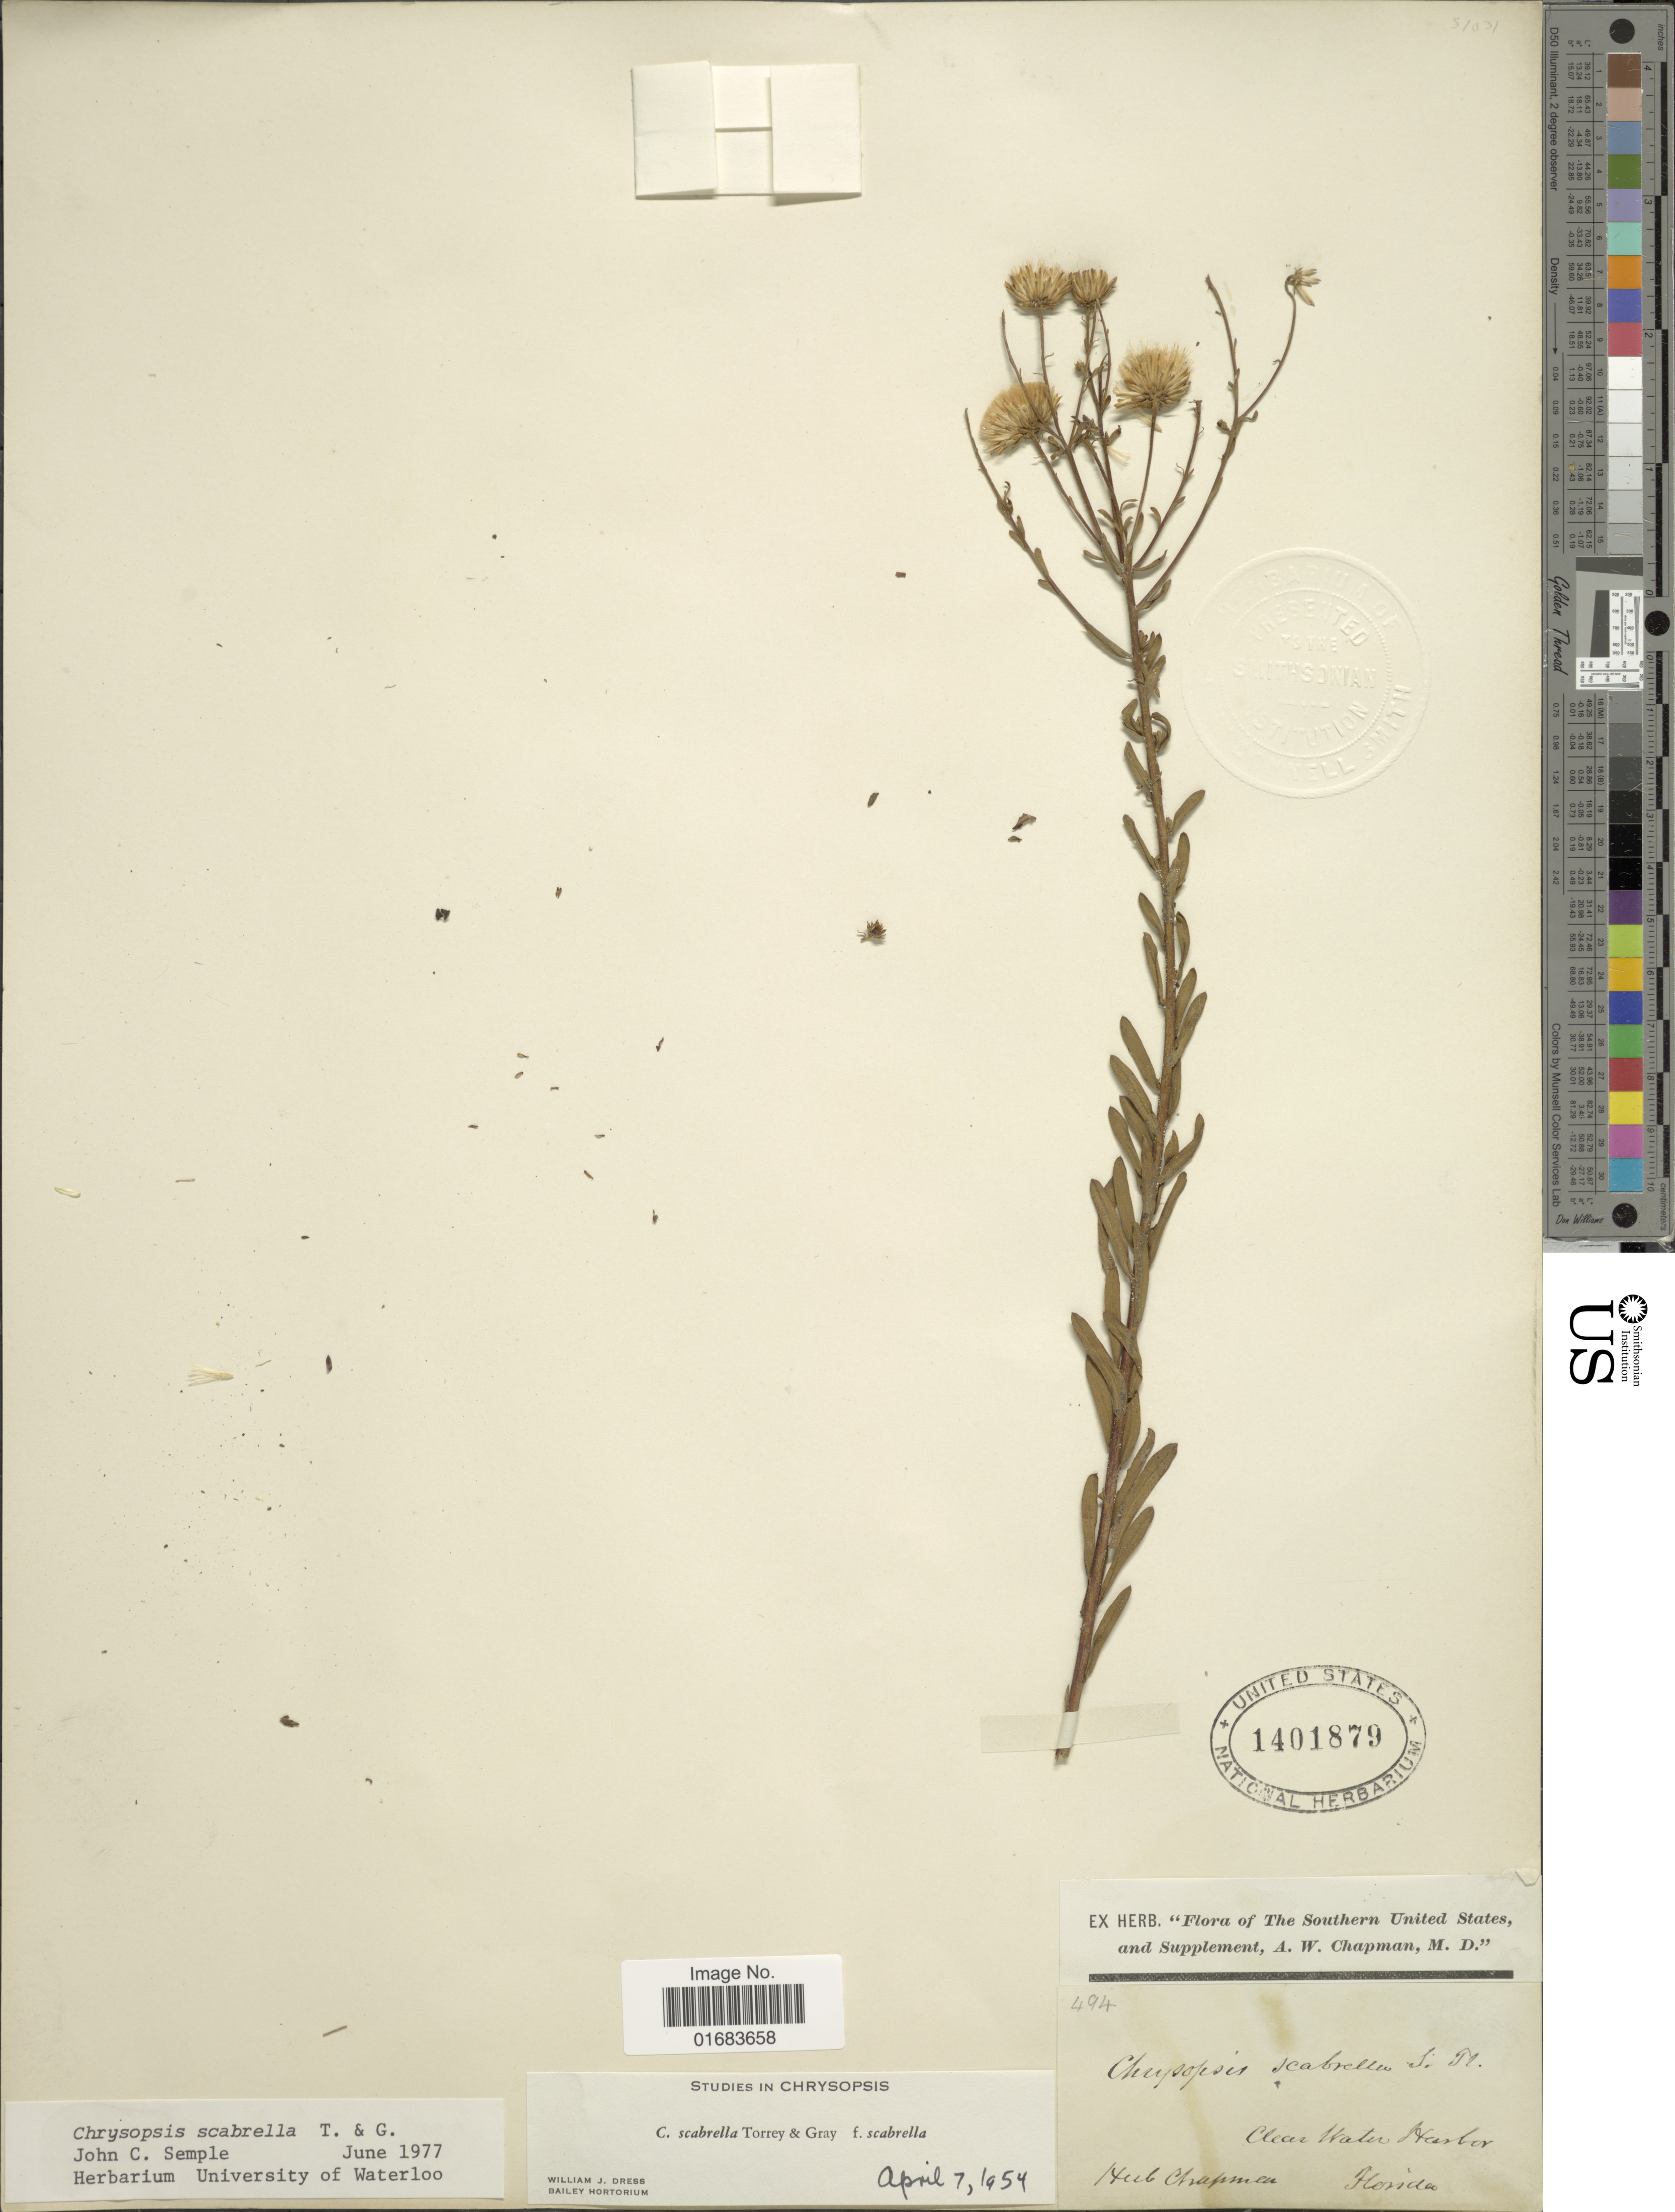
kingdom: Plantae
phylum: Tracheophyta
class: Magnoliopsida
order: Asterales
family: Asteraceae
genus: Chrysopsis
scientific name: Chrysopsis scabrella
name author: Torr. & A. Gray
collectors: A. W. Chapman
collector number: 494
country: United States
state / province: Florida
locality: Florida. Clear Water Harbor.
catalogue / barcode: US 1401879